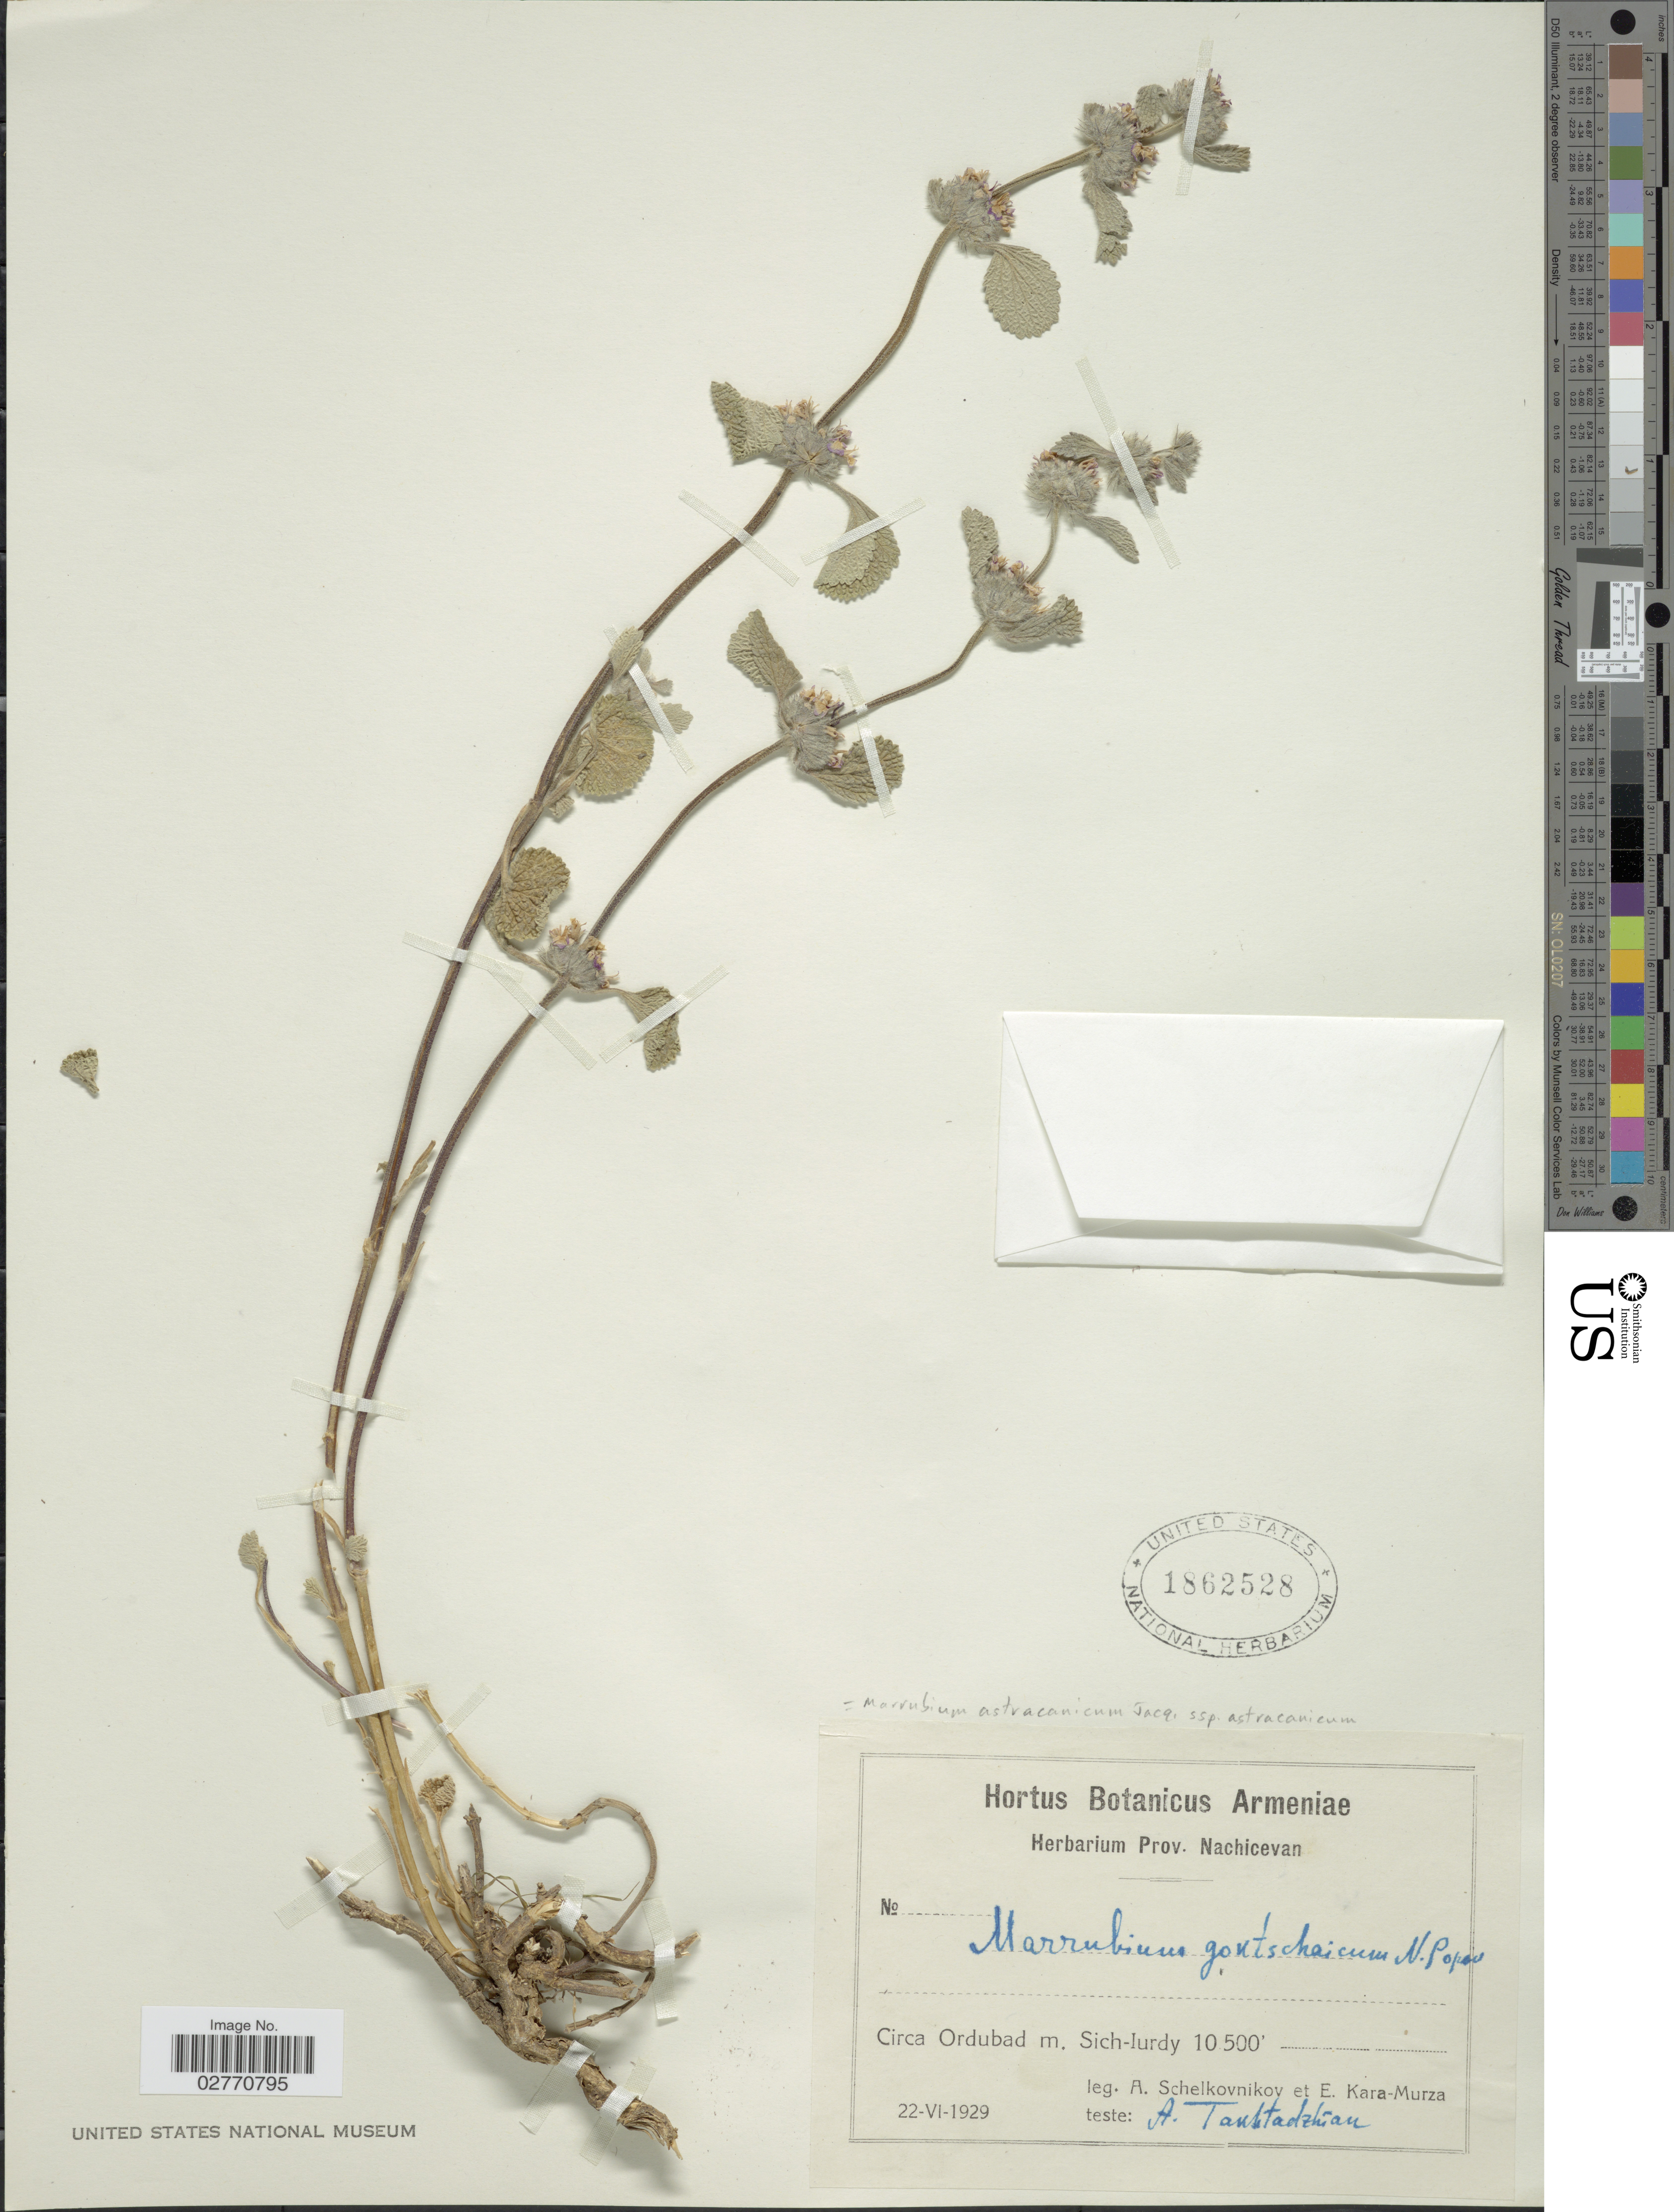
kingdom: Plantae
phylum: Tracheophyta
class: Magnoliopsida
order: Lamiales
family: Lamiaceae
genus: Marrubium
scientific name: Marrubium astracanicum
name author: Jacq.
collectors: A. B. Schelkovnikov & E. Kara-Murza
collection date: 1929-06-22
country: Armenia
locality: Prov Nachicevan, Circa Ordubad m. Sich-lurdy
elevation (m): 3200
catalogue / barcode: US 1862528